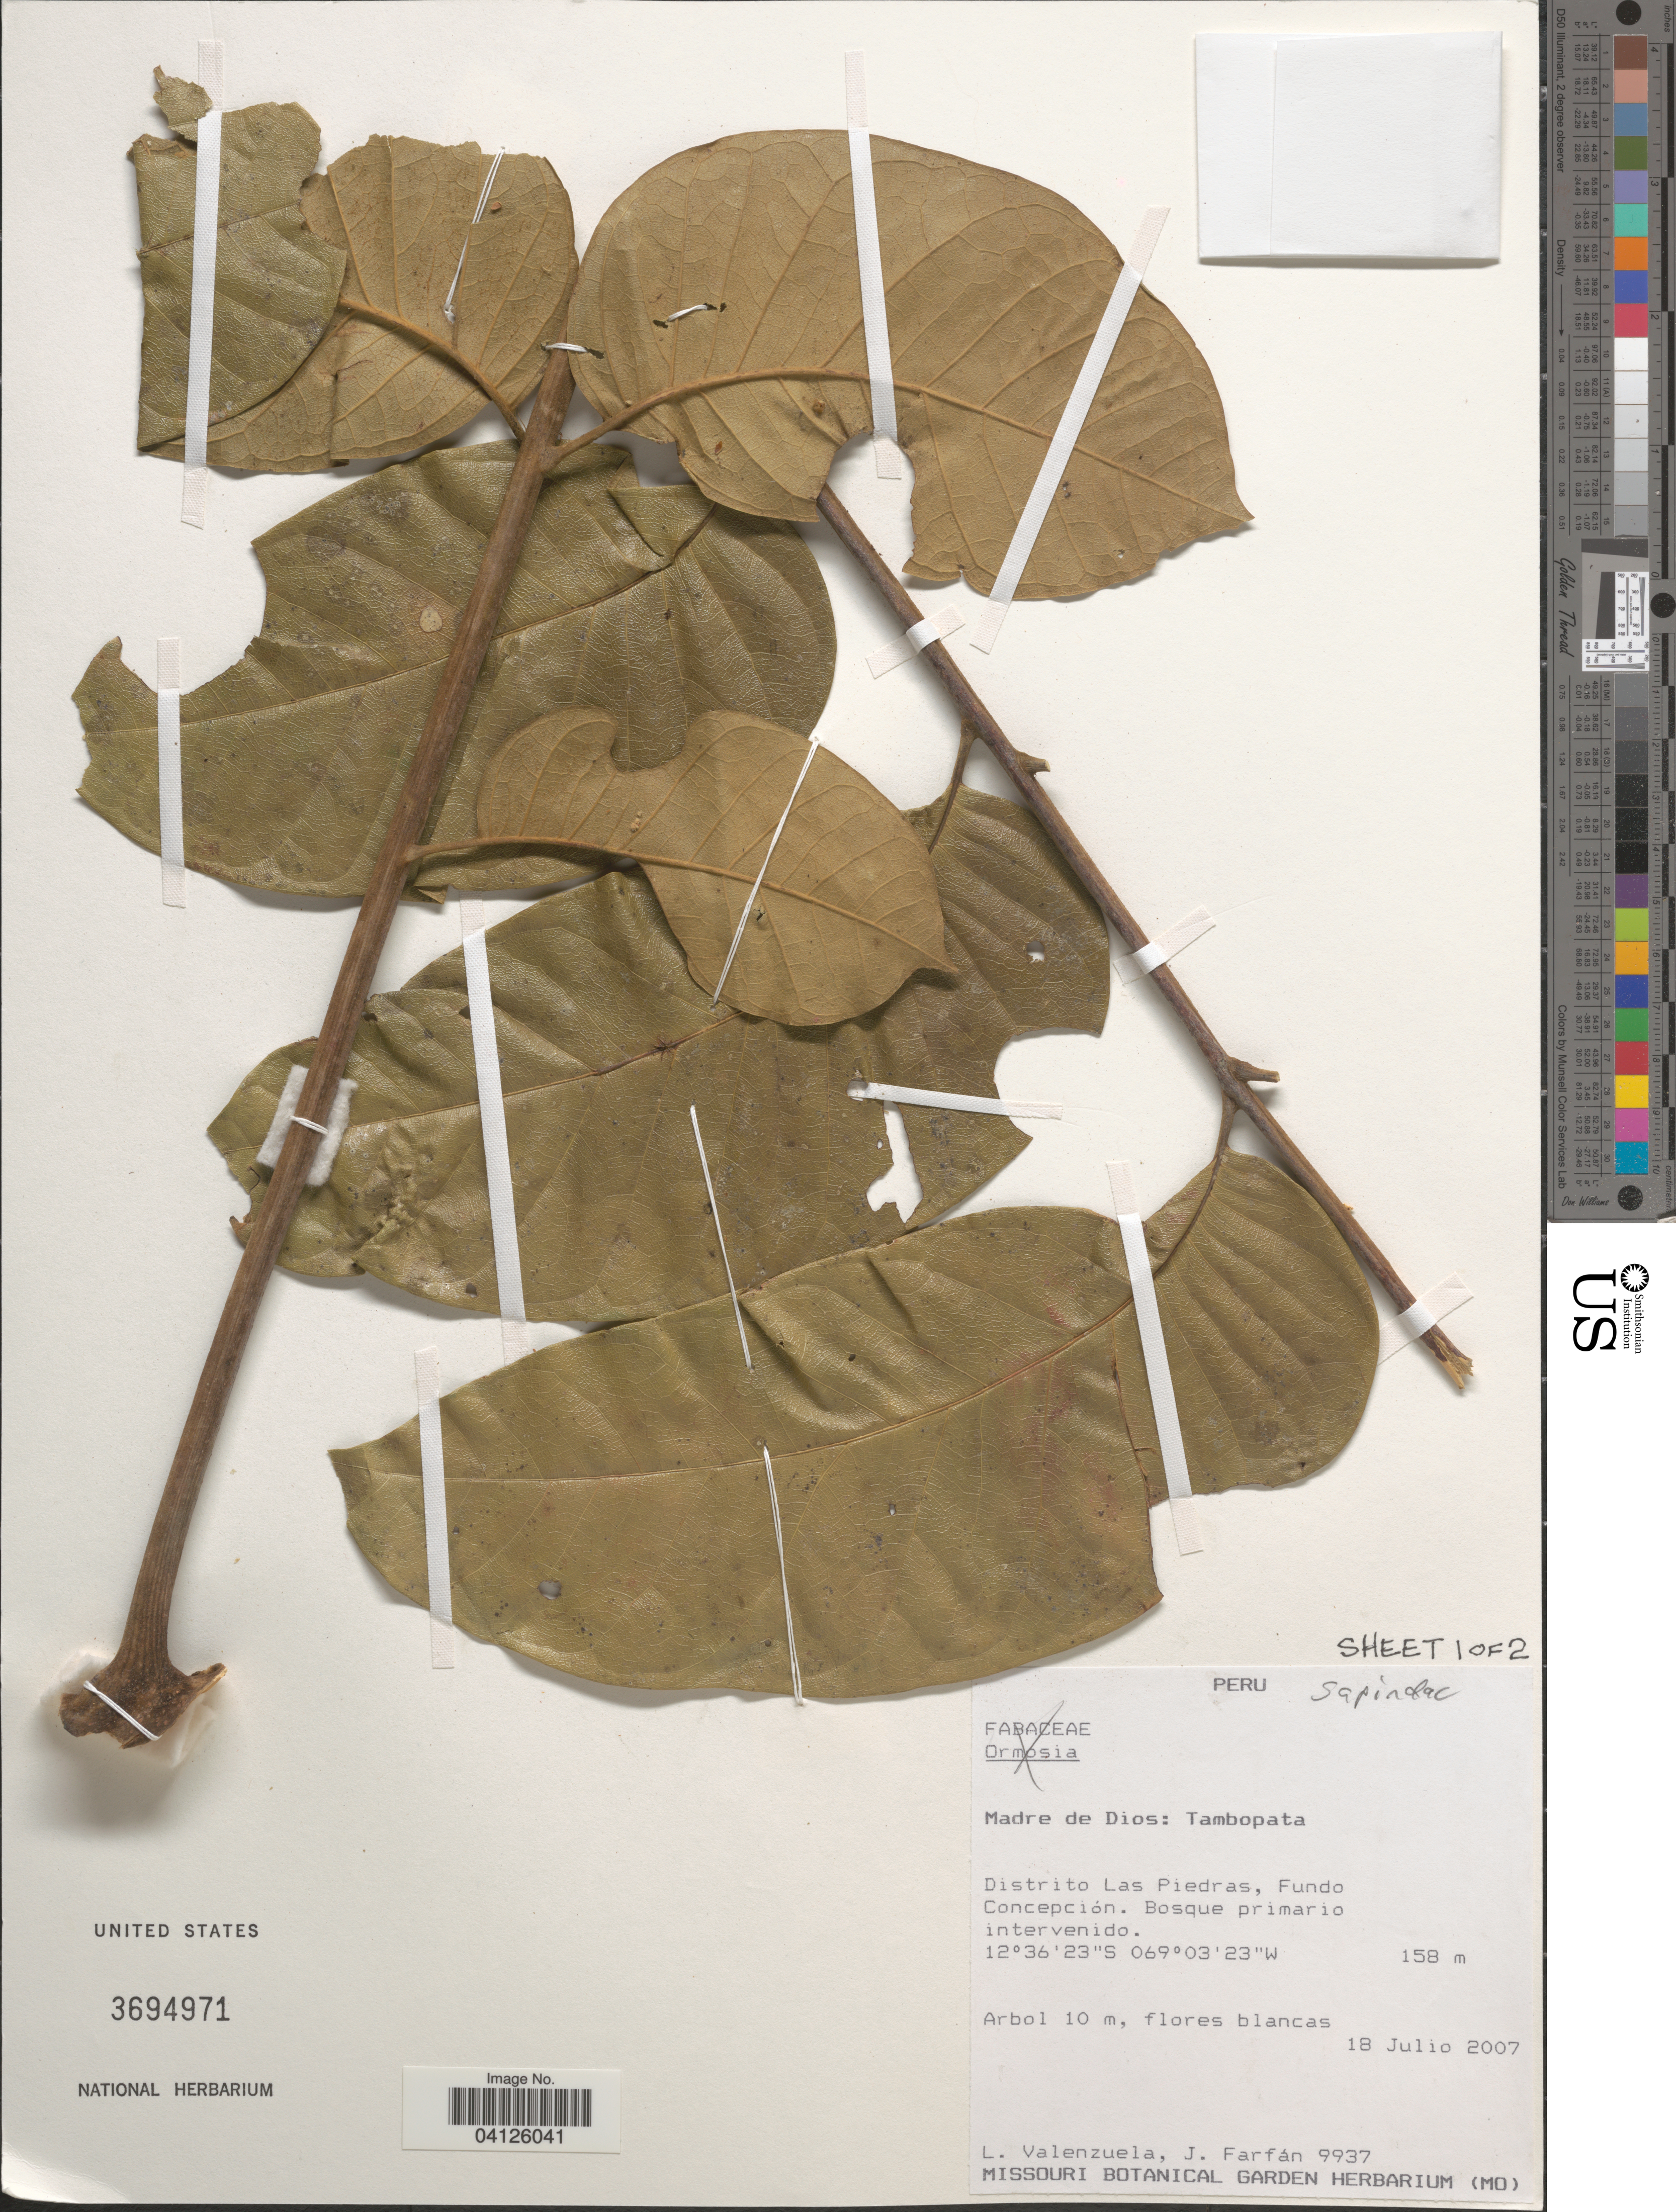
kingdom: Plantae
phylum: Tracheophyta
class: Magnoliopsida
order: Sapindales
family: Sapindaceae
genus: Toulicia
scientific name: Toulicia reticulata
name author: Radlk.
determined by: Acevedo-Rodriguez, P., (US), Smithsonian Institution - National Museum of Natural History (UNITED STATES)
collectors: L. Valenzuela & J. Farfán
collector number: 9937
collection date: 2007-07-18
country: Peru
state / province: Madre de Dios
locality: Tambopata. Distrito Las Piedras, Fundo Concepción.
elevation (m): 158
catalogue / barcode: US 3694971